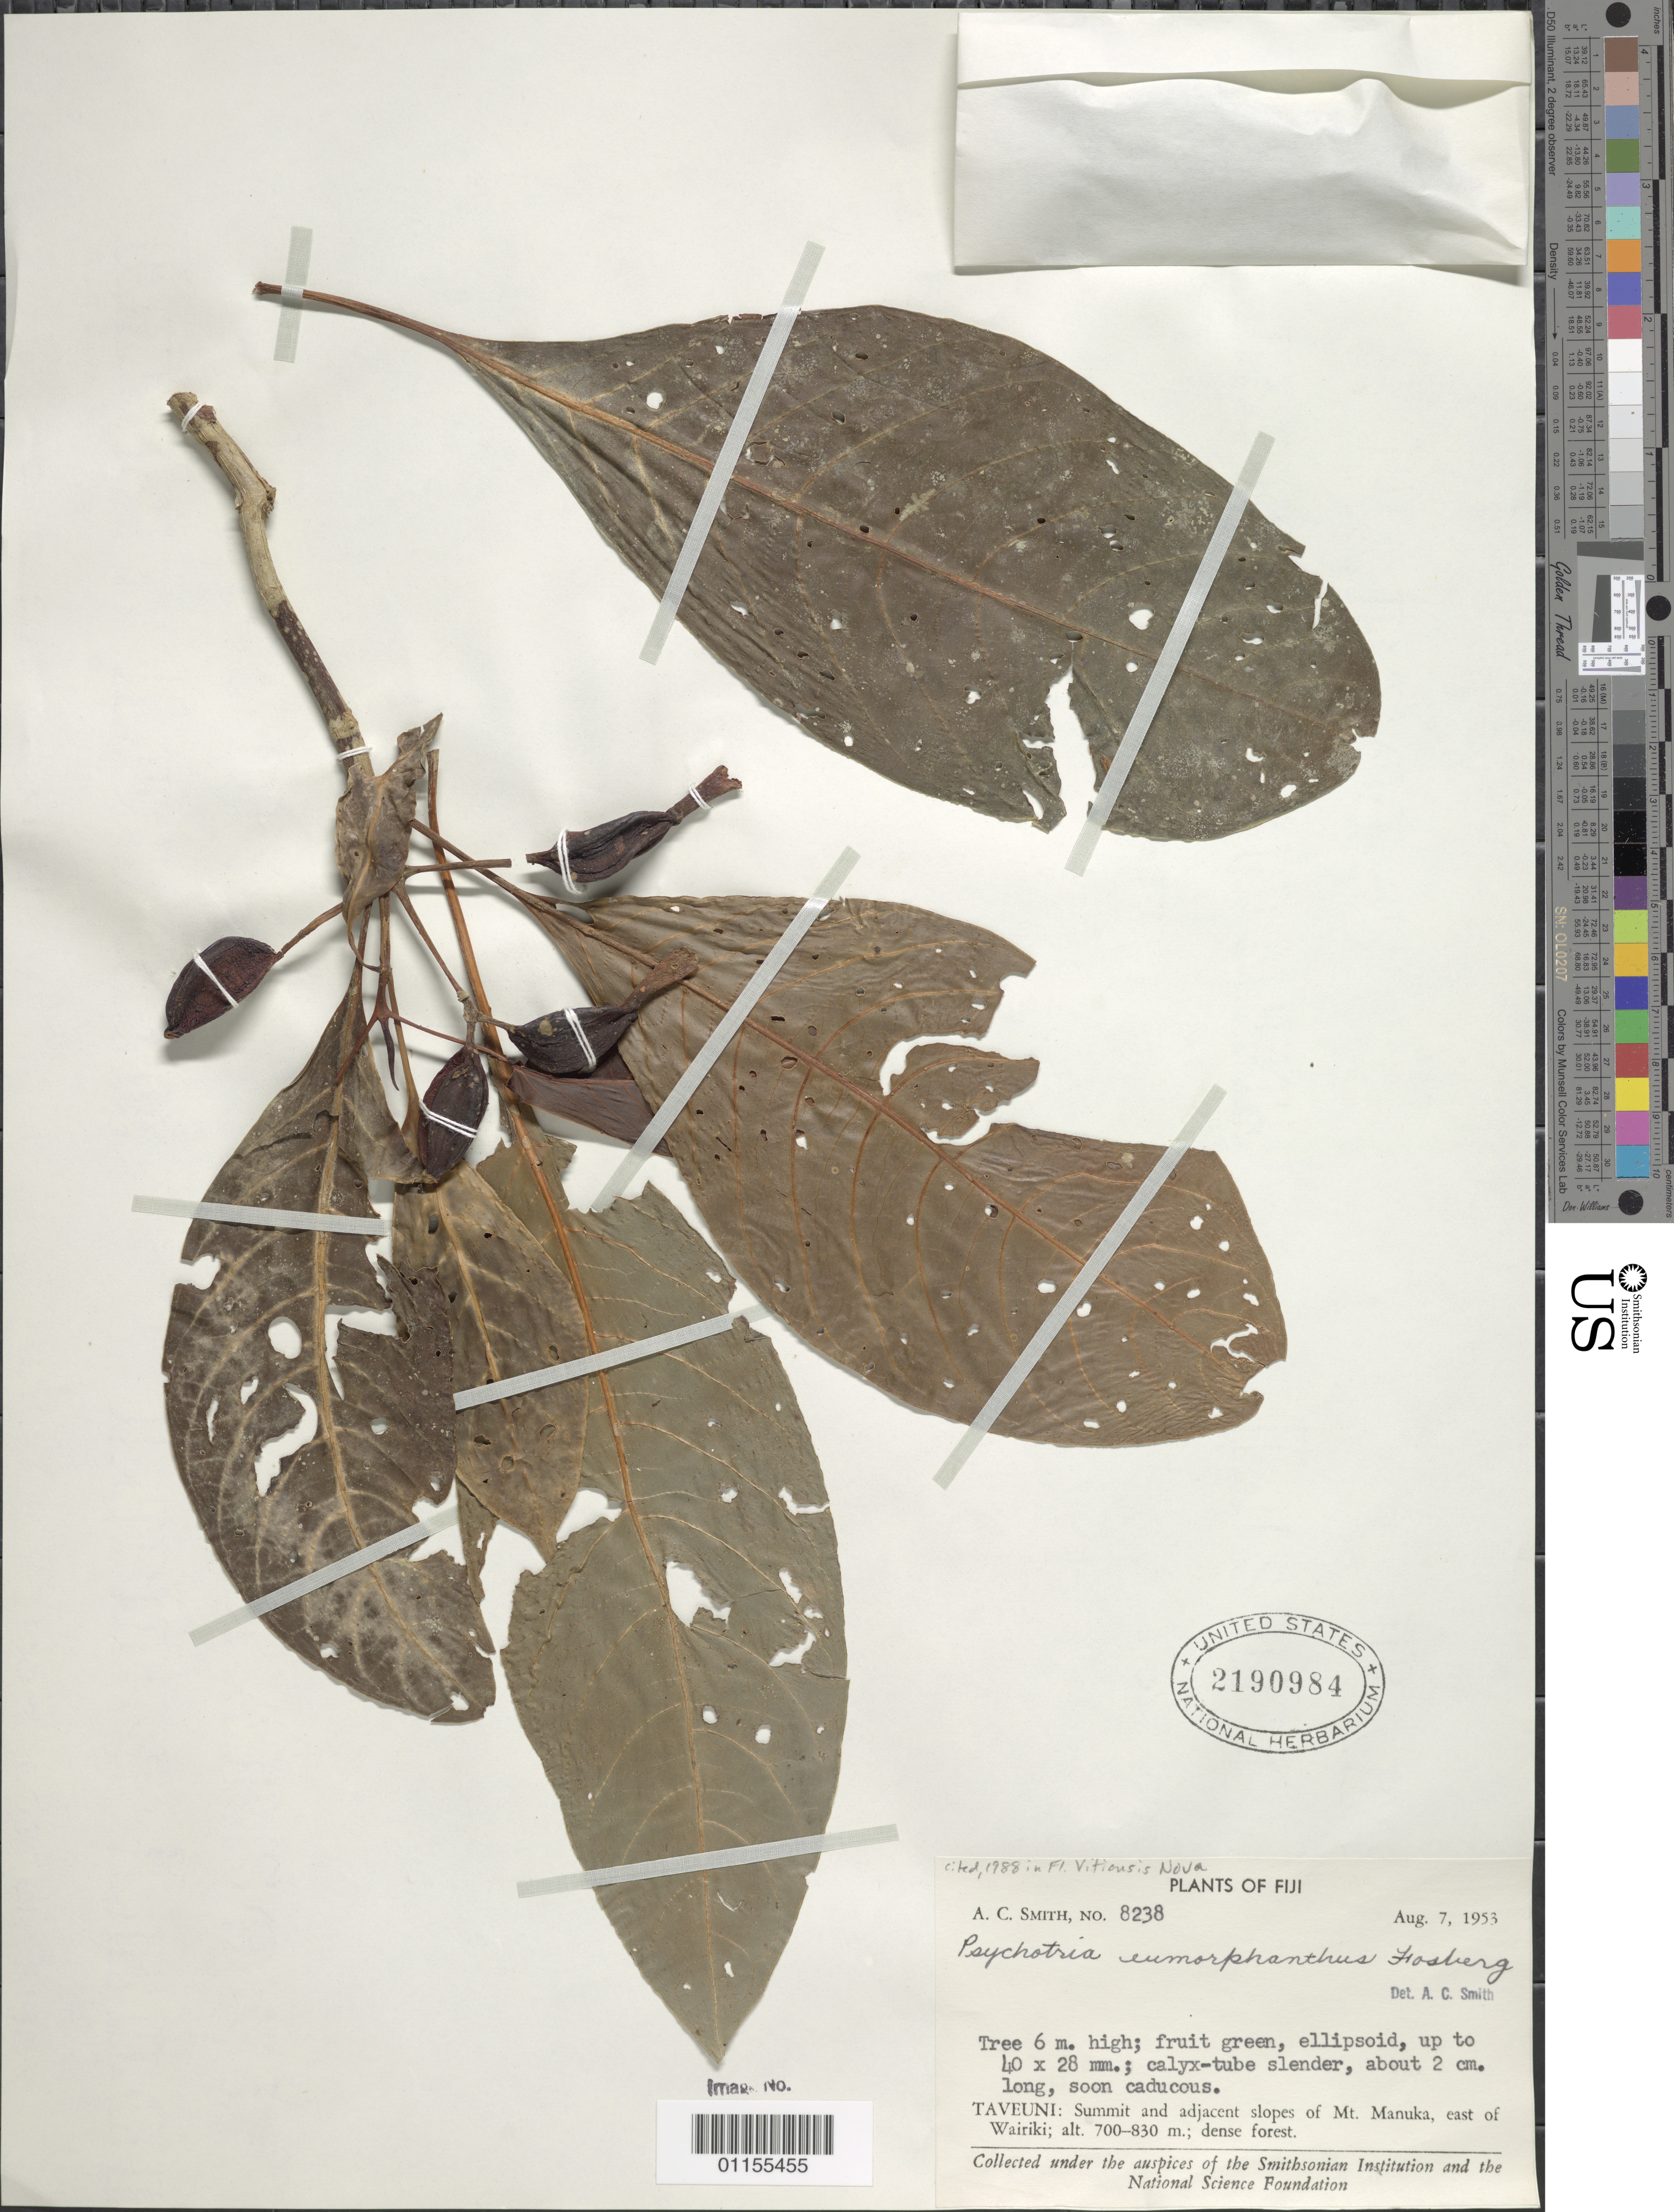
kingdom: Plantae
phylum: Tracheophyta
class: Magnoliopsida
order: Gentianales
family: Rubiaceae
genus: Psychotria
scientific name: Psychotria eumorphanthus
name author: Fosberg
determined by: Smith, A. C.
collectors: A. C. Smith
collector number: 8238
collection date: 1953-08-07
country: Fiji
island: Taveuni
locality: Summit and adjacent slopes of Mt. Manuka, E of Wairiki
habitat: Dense forest.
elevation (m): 700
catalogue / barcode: US 2190984